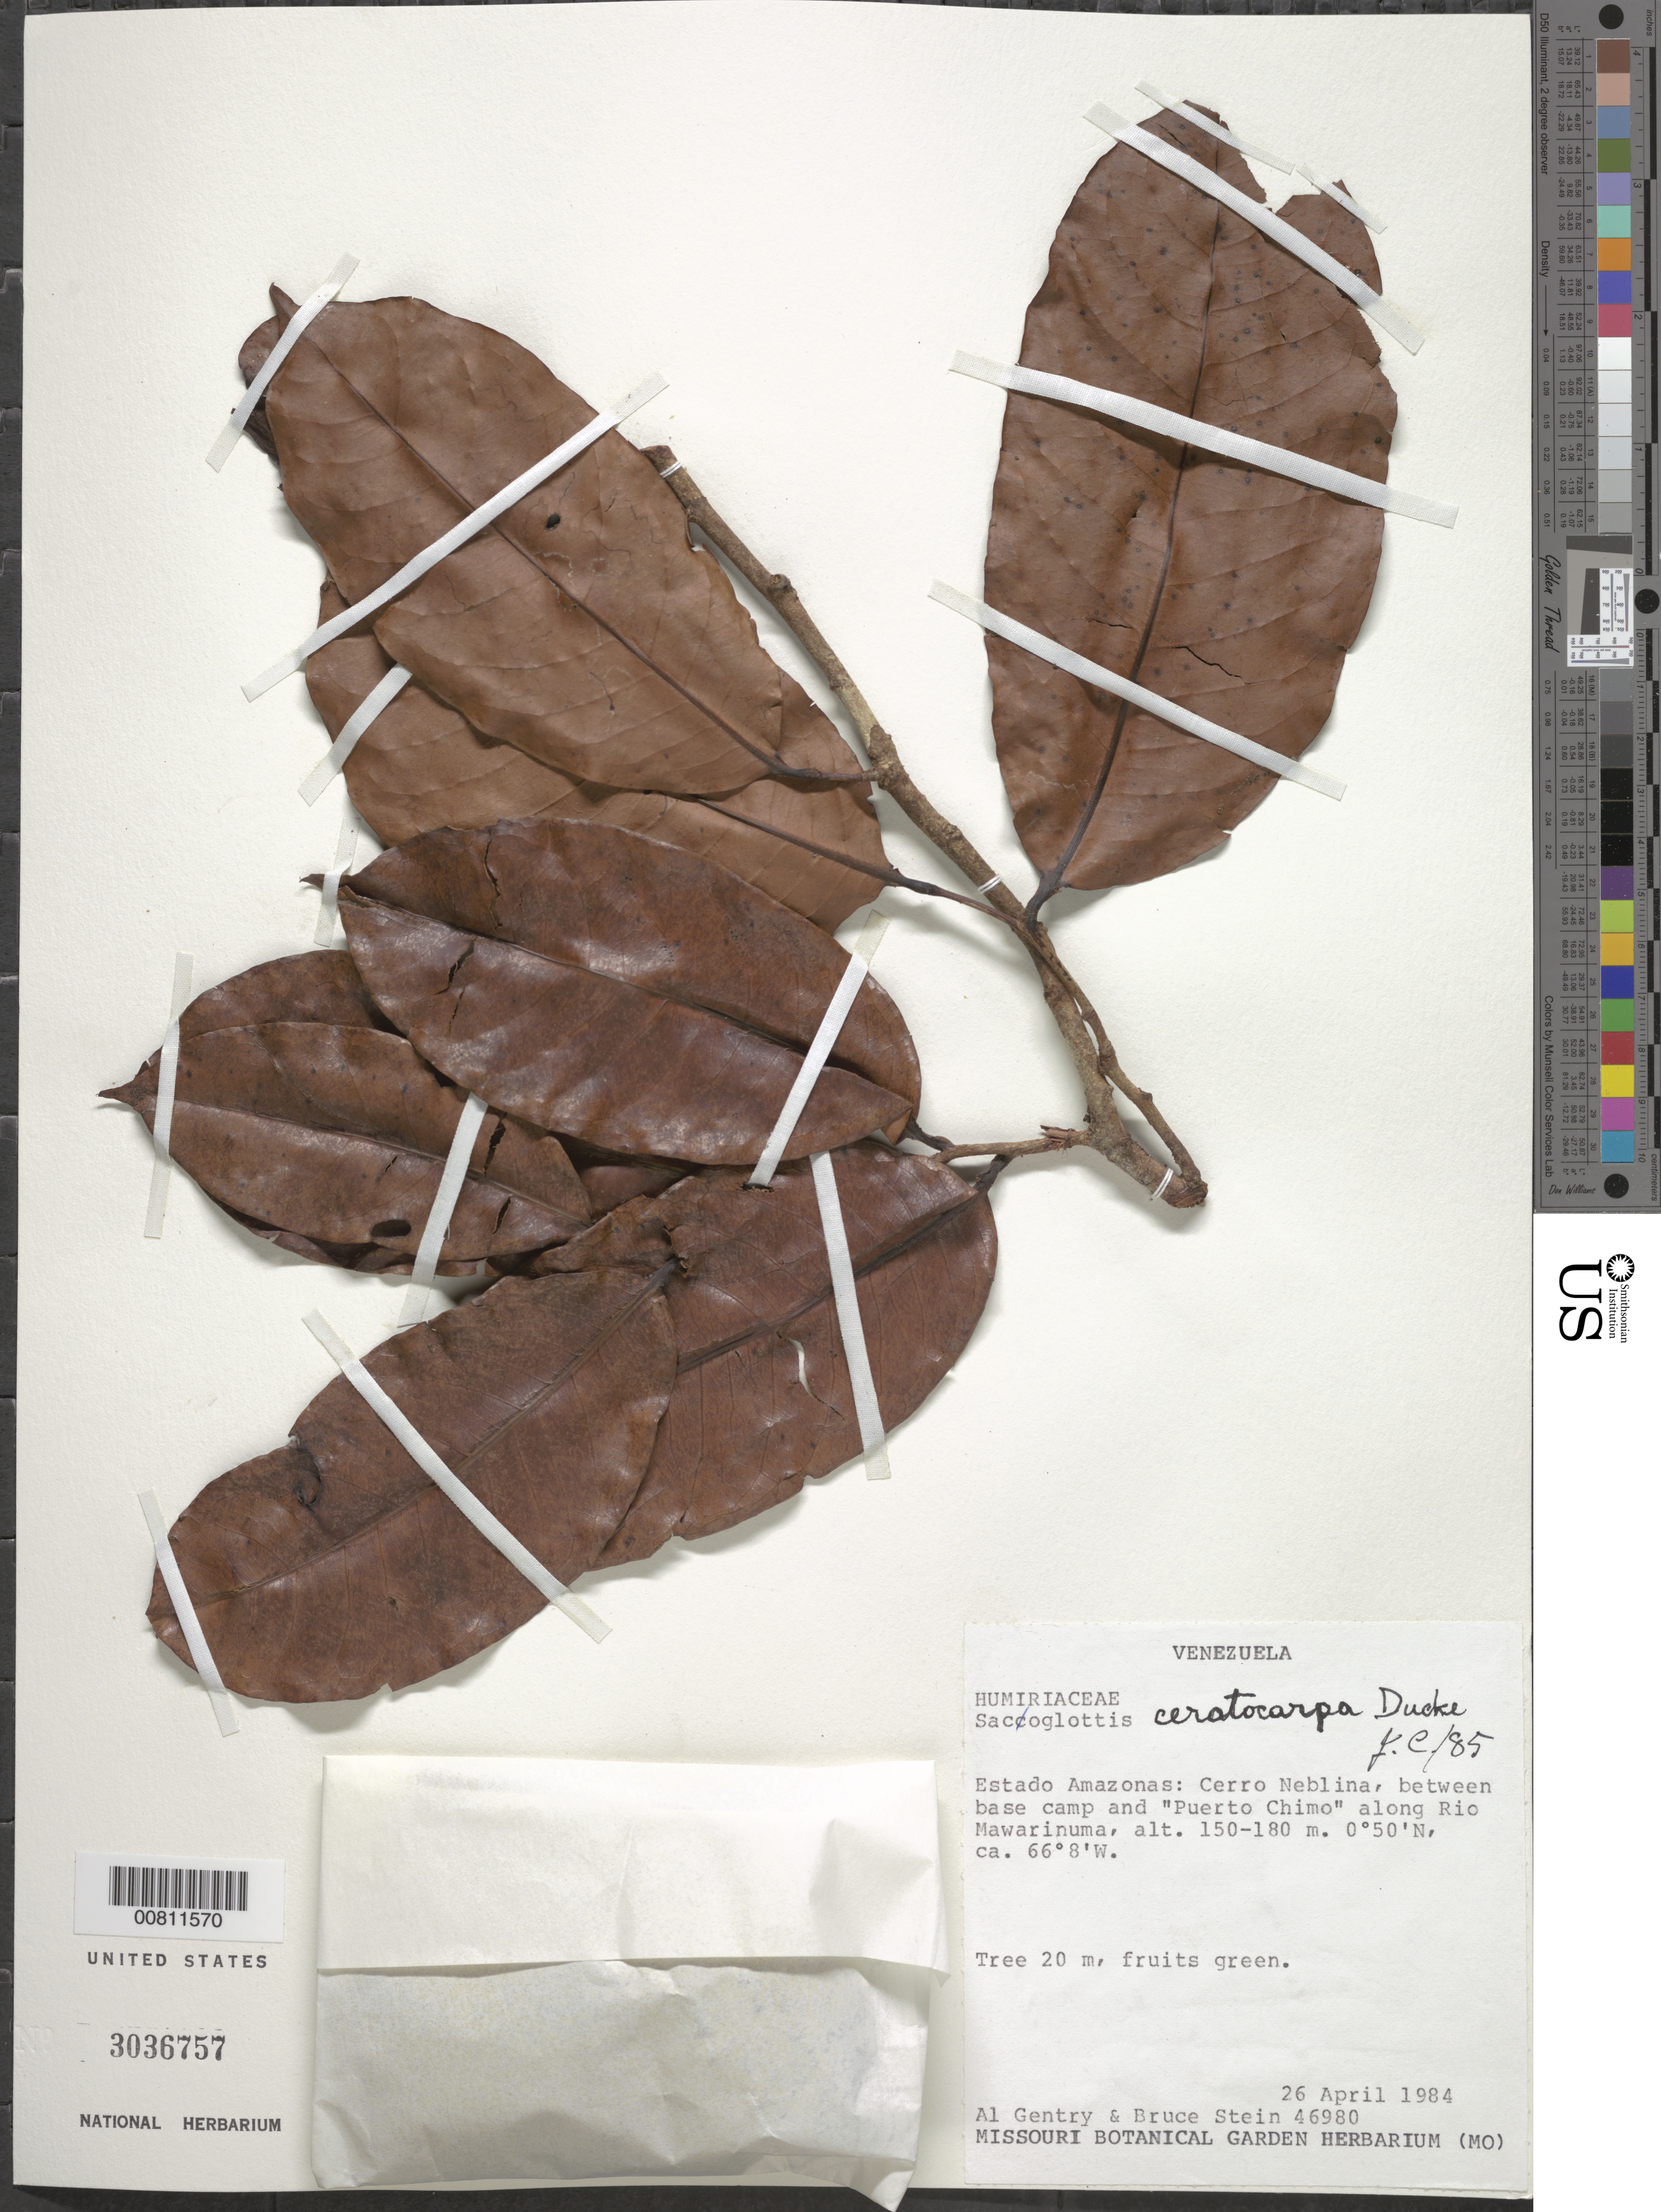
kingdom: Plantae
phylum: Tracheophyta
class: Magnoliopsida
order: Malpighiales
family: Humiriaceae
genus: Sacoglottis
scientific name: Sacoglottis ceratocarpa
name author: Ducke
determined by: Cuatrecasas, J.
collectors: A. H. Gentry & B. Stein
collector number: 46980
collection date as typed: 26-Apr-84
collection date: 1984-04-26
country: Venezuela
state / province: Amazonas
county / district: Río Negro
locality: Cerro de La Neblina, Río Mawarinuma, between base camp and "Puerto Chimo"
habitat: Along river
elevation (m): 150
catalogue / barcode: US 3036757